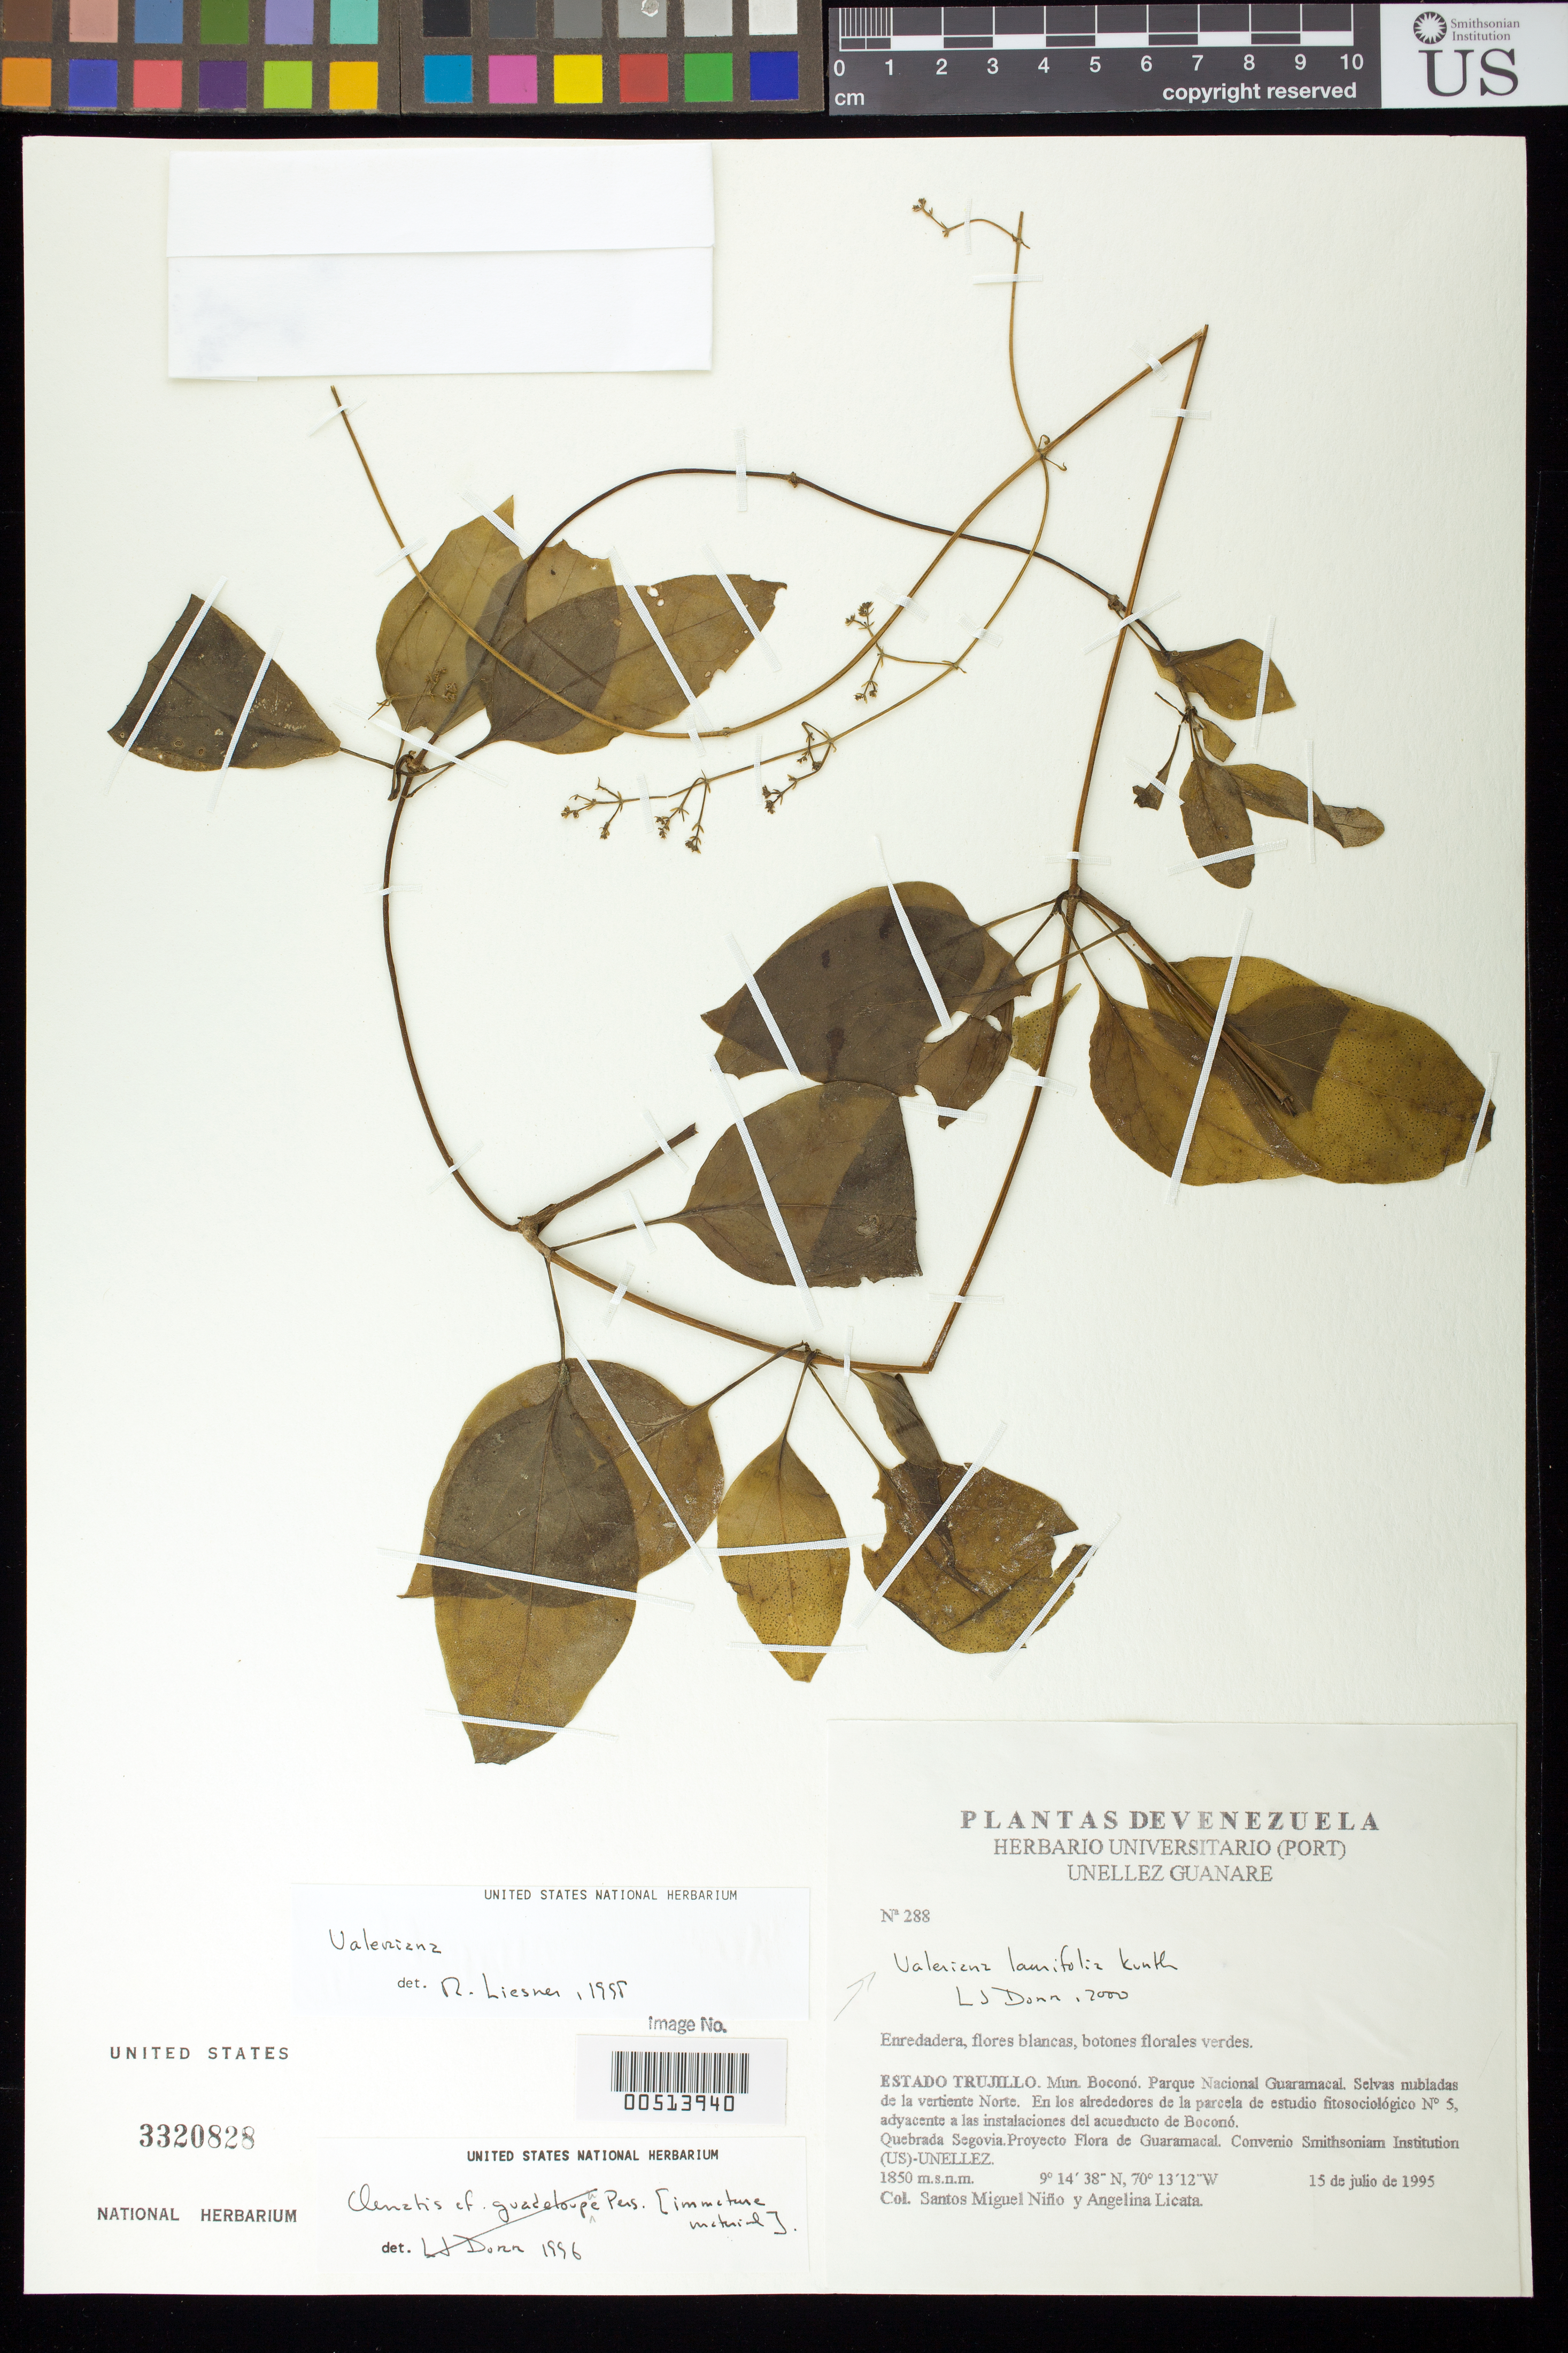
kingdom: Plantae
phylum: Tracheophyta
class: Magnoliopsida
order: Dipsacales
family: Caprifoliaceae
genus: Valeriana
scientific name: Valeriana laurifolia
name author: Kunth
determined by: Dorr, L. J., (BOT), Smithsonian Institution - National Museum of Natural History (UNITED STATES)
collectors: S. M. Niño & A. Licata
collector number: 288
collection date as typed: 15 Jul 1995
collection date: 1995-07-15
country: Venezuela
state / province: Trujillo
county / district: Boconó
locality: Parque Nacional Guaramacal, vertiente N, adyacente a las instalaciones del acueducto de Boconó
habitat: Selva nubladas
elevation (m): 1850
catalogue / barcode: US 3320828